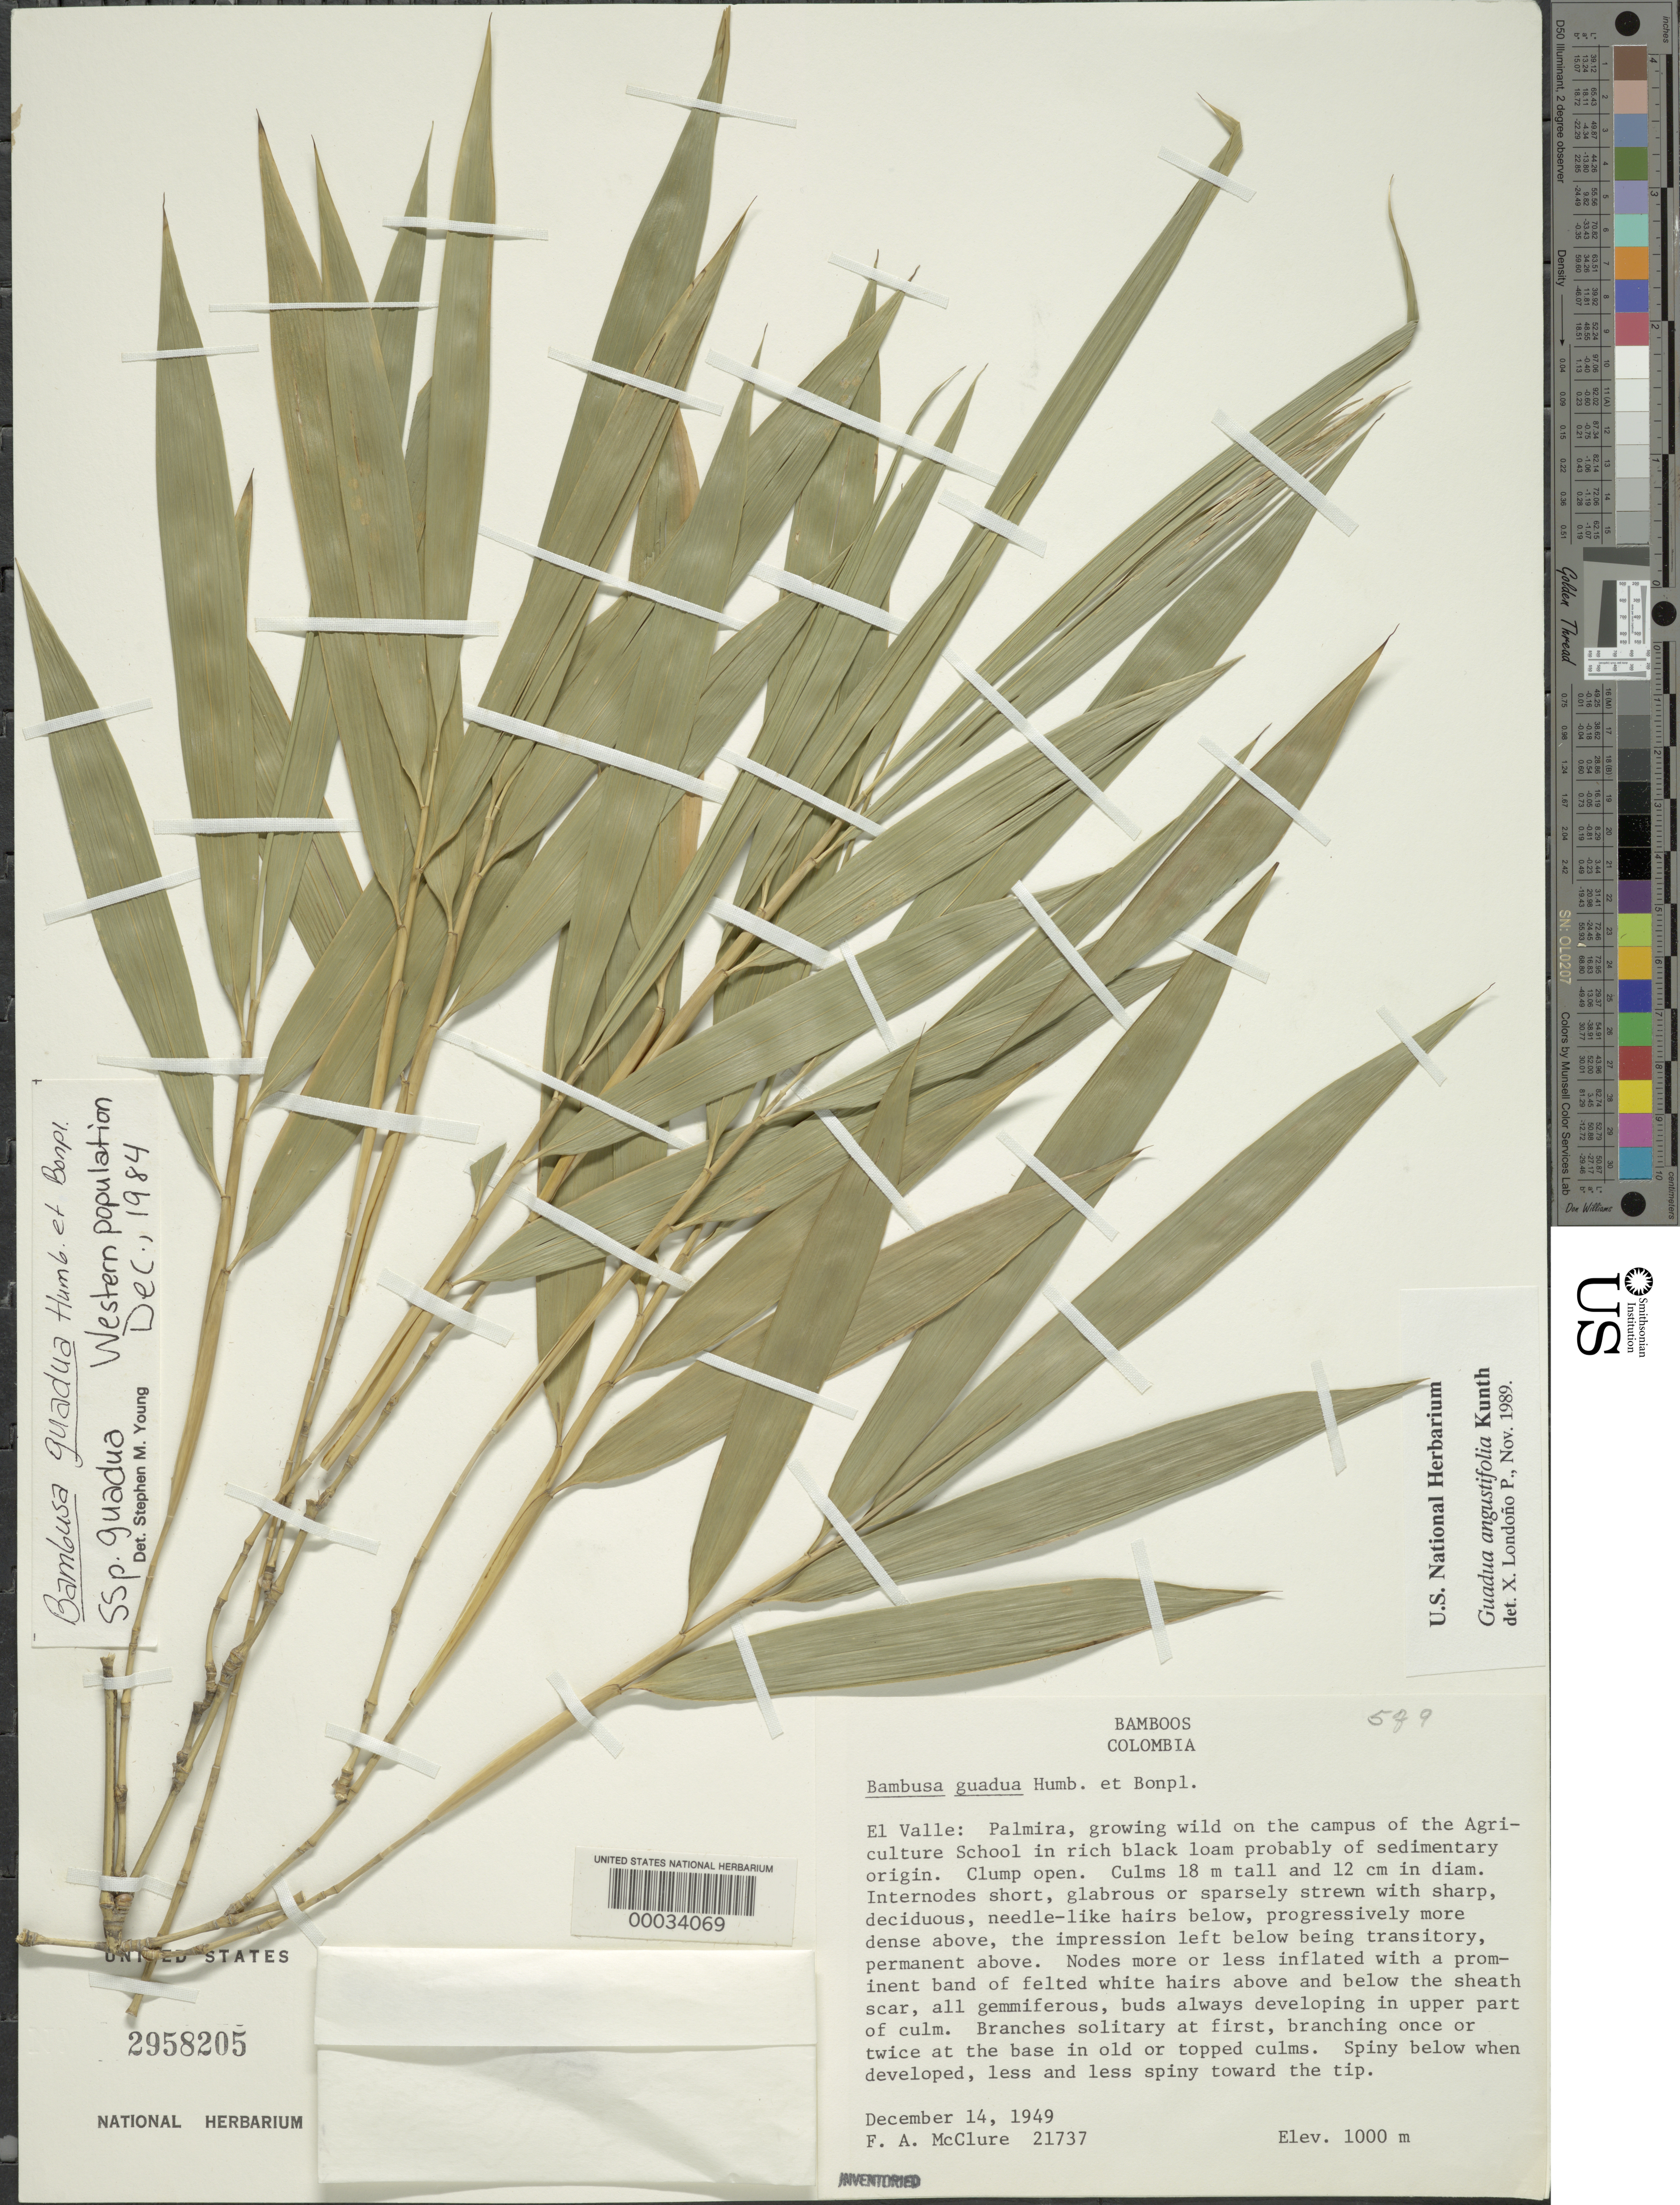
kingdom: Plantae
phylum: Tracheophyta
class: Liliopsida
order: Poales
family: Poaceae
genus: Guadua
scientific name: Guadua angustifolia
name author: Kunth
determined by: Londoño, X., (TULV), Jardin Botanico "Juan Maria Cespedes"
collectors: F. A. McClure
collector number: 21737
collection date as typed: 14 Dec 1949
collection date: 1949-12-14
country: Colombia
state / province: Valle del Cauca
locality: Palmira, campus of the agricultural school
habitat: Rich black loam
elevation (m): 1000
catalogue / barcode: US 2958205